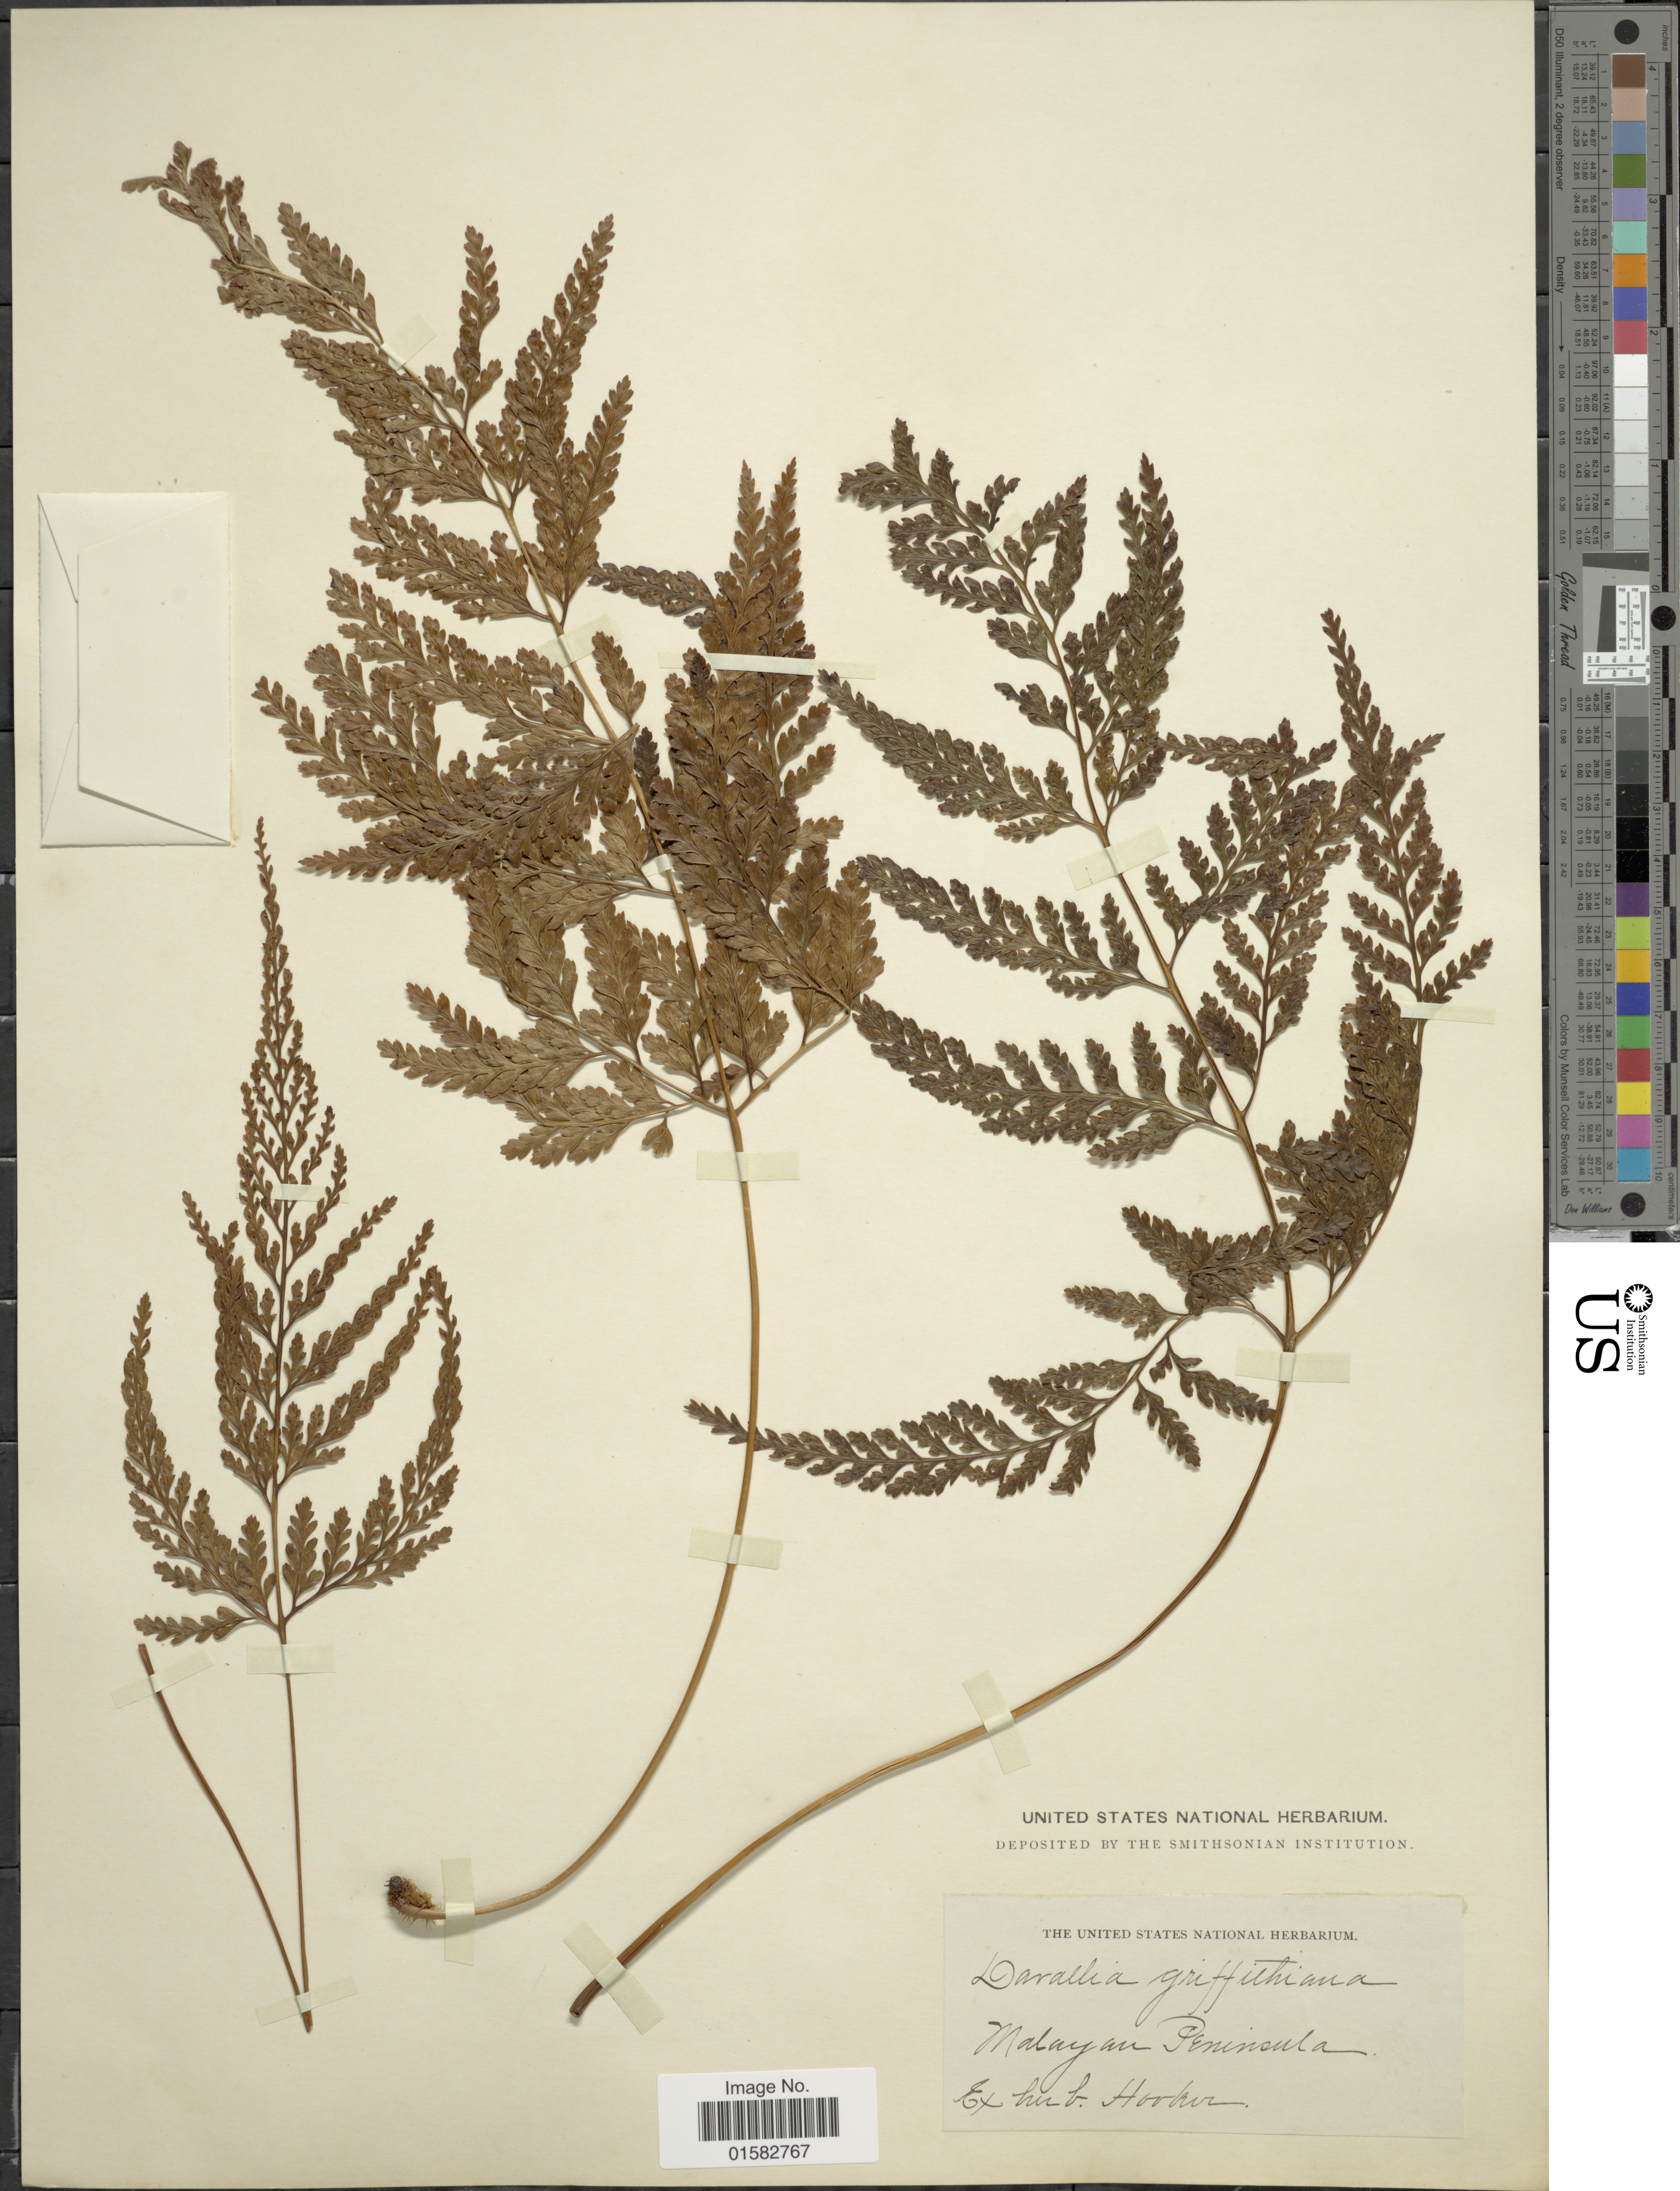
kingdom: Plantae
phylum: Tracheophyta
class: Polypodiopsida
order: Polypodiales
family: Davalliaceae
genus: Davallia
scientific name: Davallia griffithiana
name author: Hook.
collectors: ex herb. Hookerianum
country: Malaysia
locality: Malayan, Peninsula